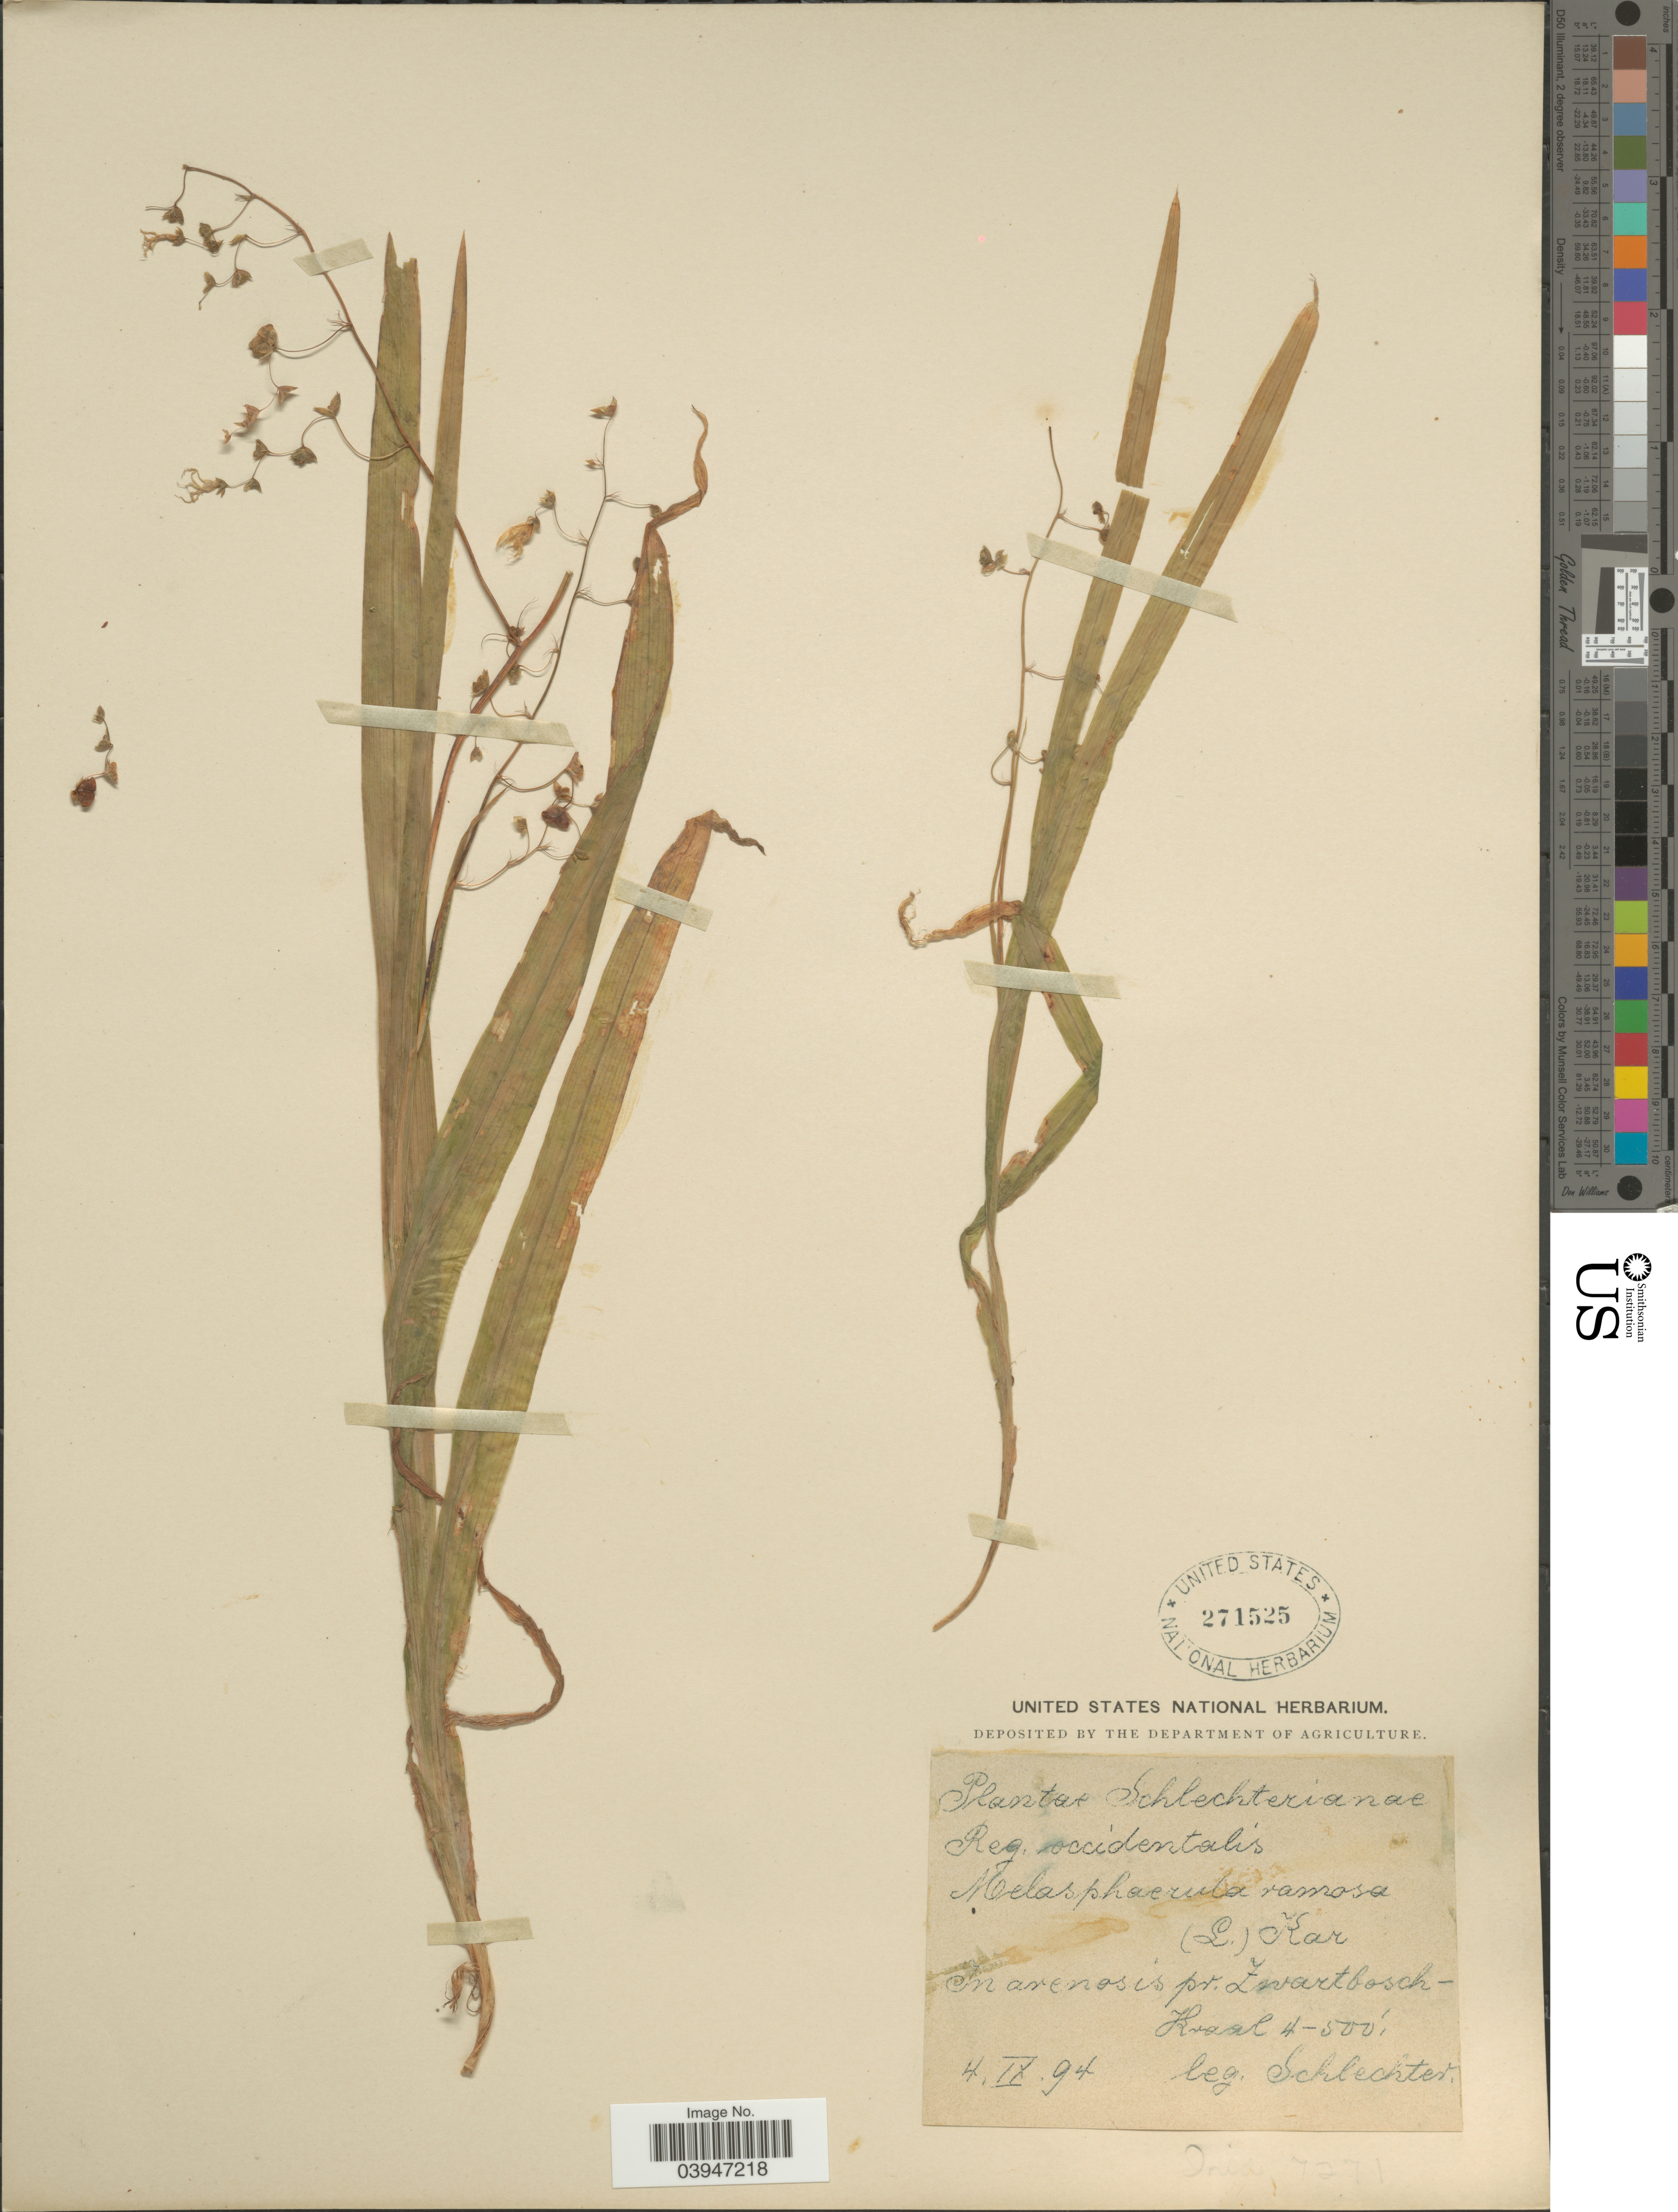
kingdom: Plantae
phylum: Tracheophyta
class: Liliopsida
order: Asparagales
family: Iridaceae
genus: Melasphaerula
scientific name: Melasphaerula graminea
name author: (L. f.) Ker Gawl.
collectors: Schlechter, --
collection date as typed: Transcribed d/m/y: 4/9/94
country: South Africa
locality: Reg. occidentalis. In arenosis pr. Zwartbosch-Kraal.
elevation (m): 122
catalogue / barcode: US 271525